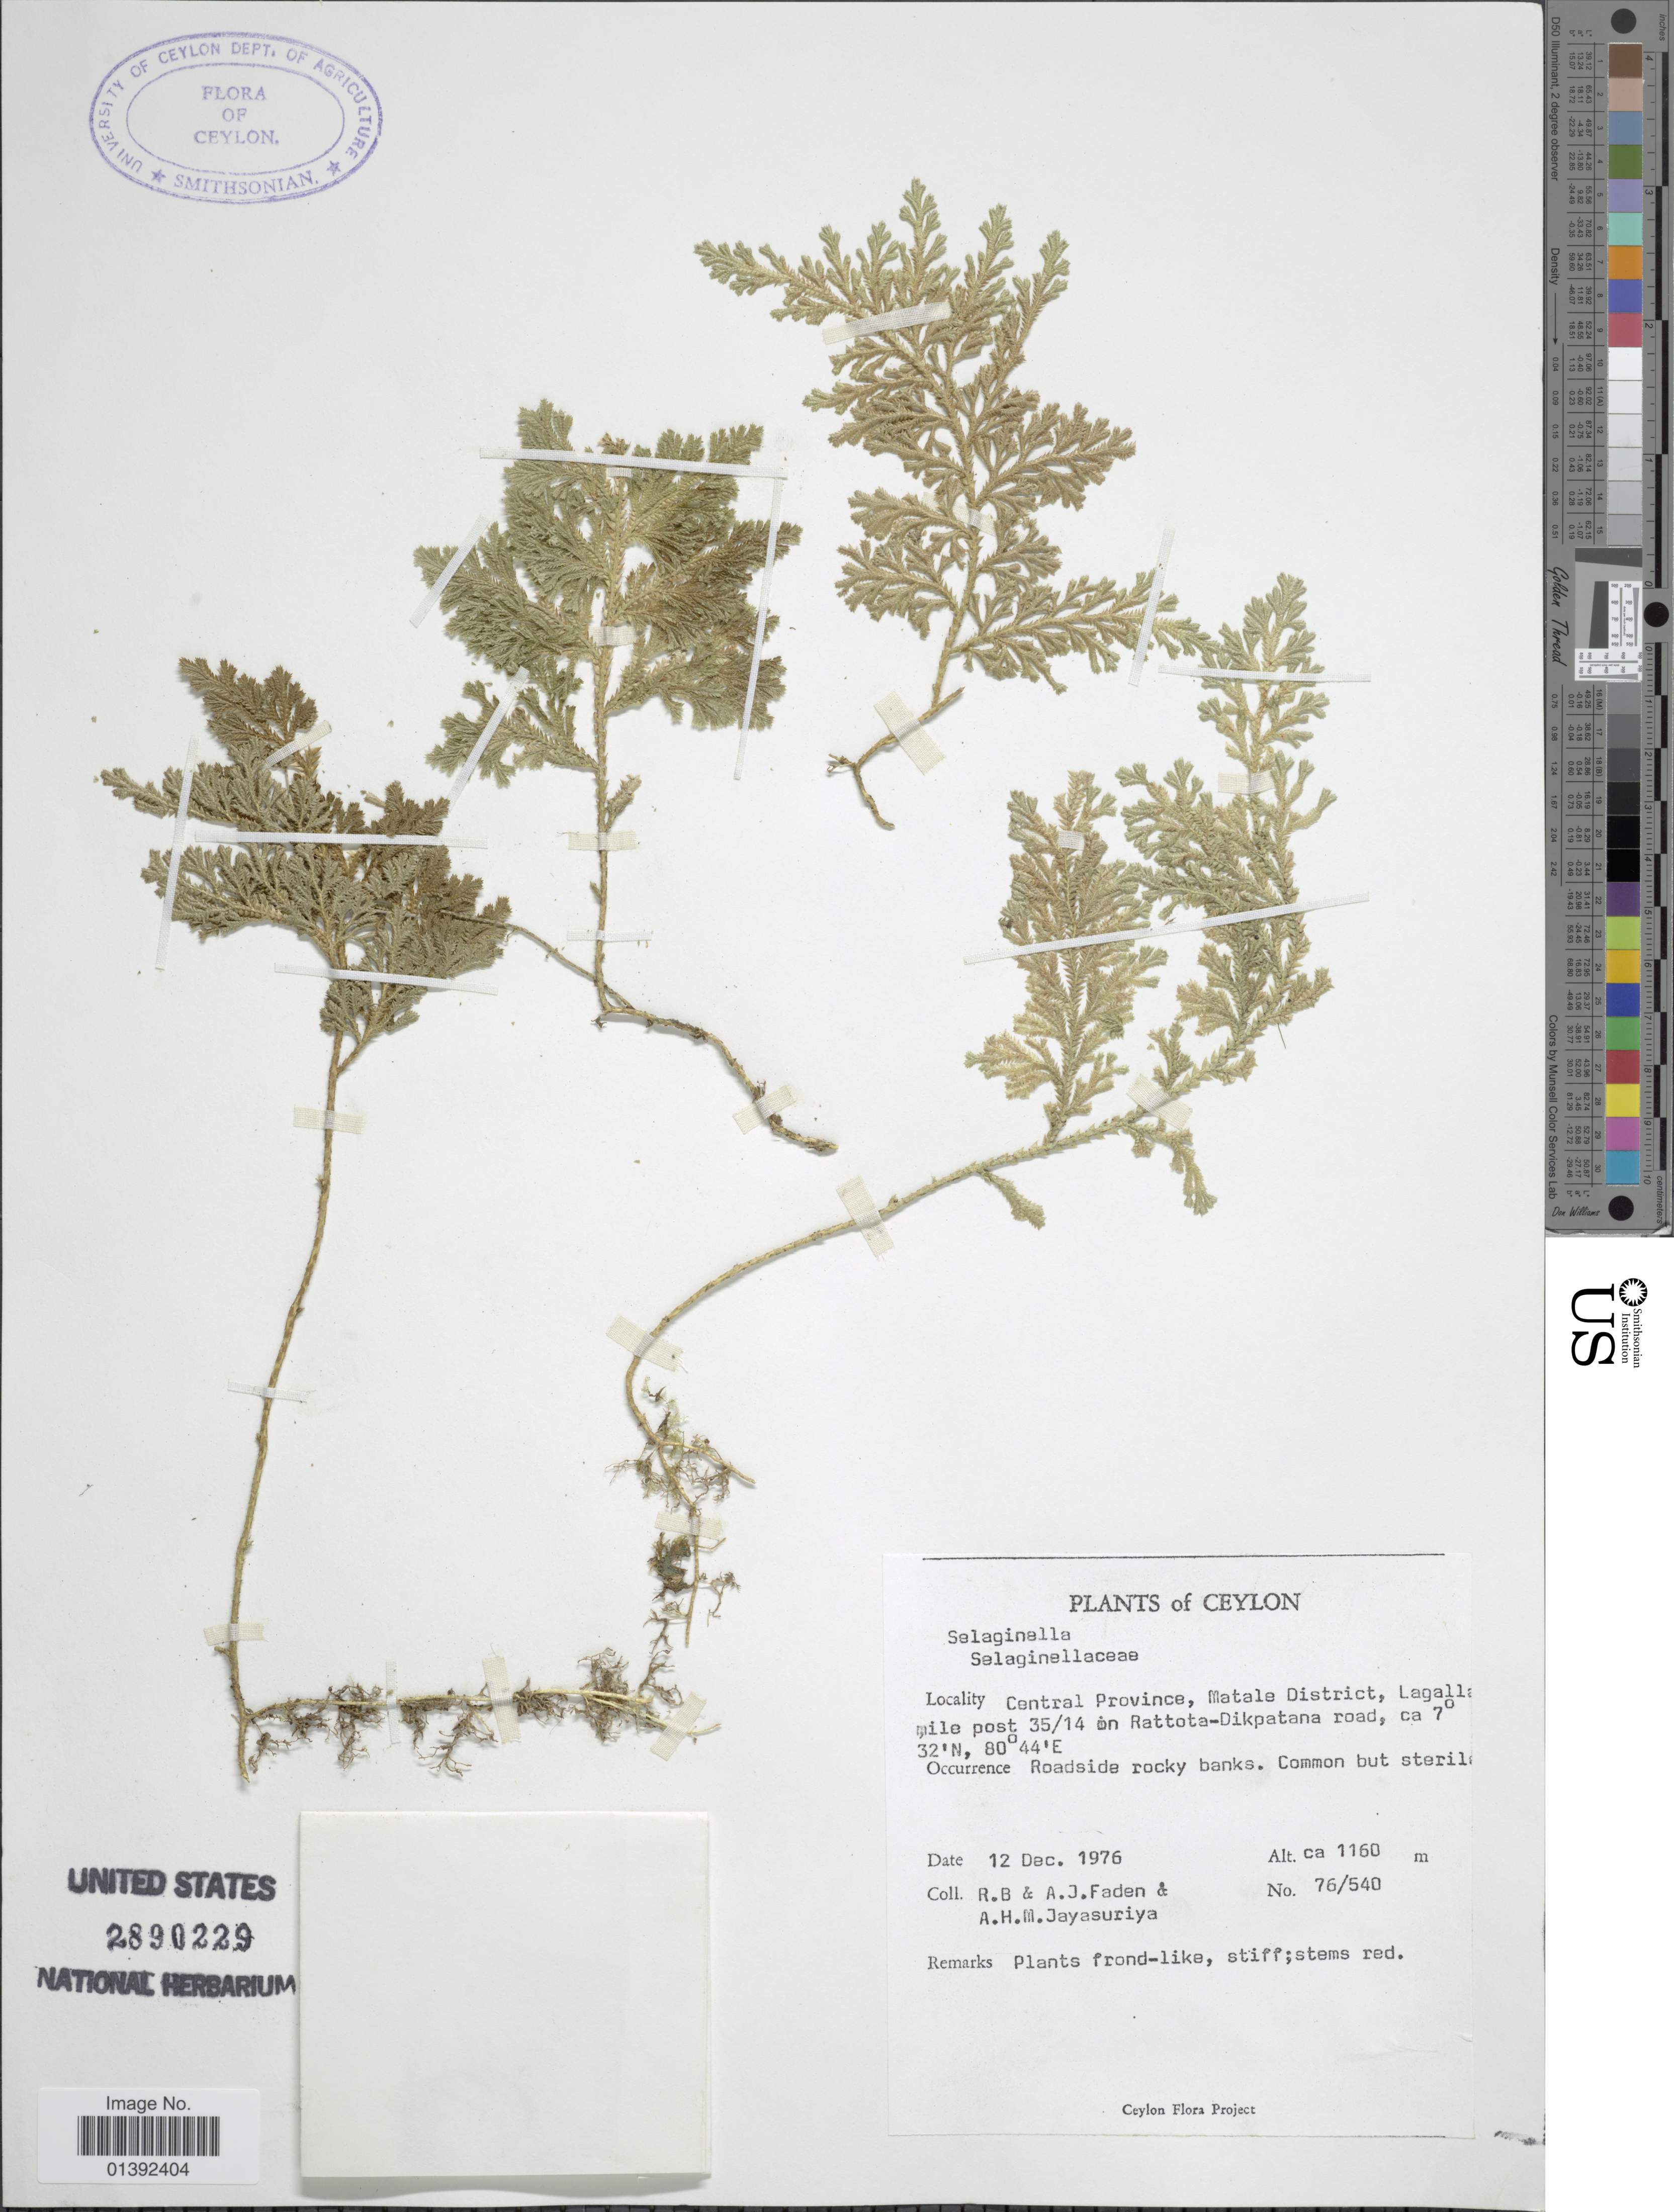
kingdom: Plantae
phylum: Tracheophyta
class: Lycopodiopsida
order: Selaginellales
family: Selaginellaceae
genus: Selaginella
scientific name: Selaginella sp.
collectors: R. B. Faden, A. J. Faden & A. H. Jayasuriya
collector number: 76/540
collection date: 1976-12-12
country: Sri Lanka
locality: Ceylon, Central Province, Matale District, Lagalla mile post 35/14 on Rattoba-Dikpatana road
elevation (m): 1160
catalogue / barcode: US 2890229